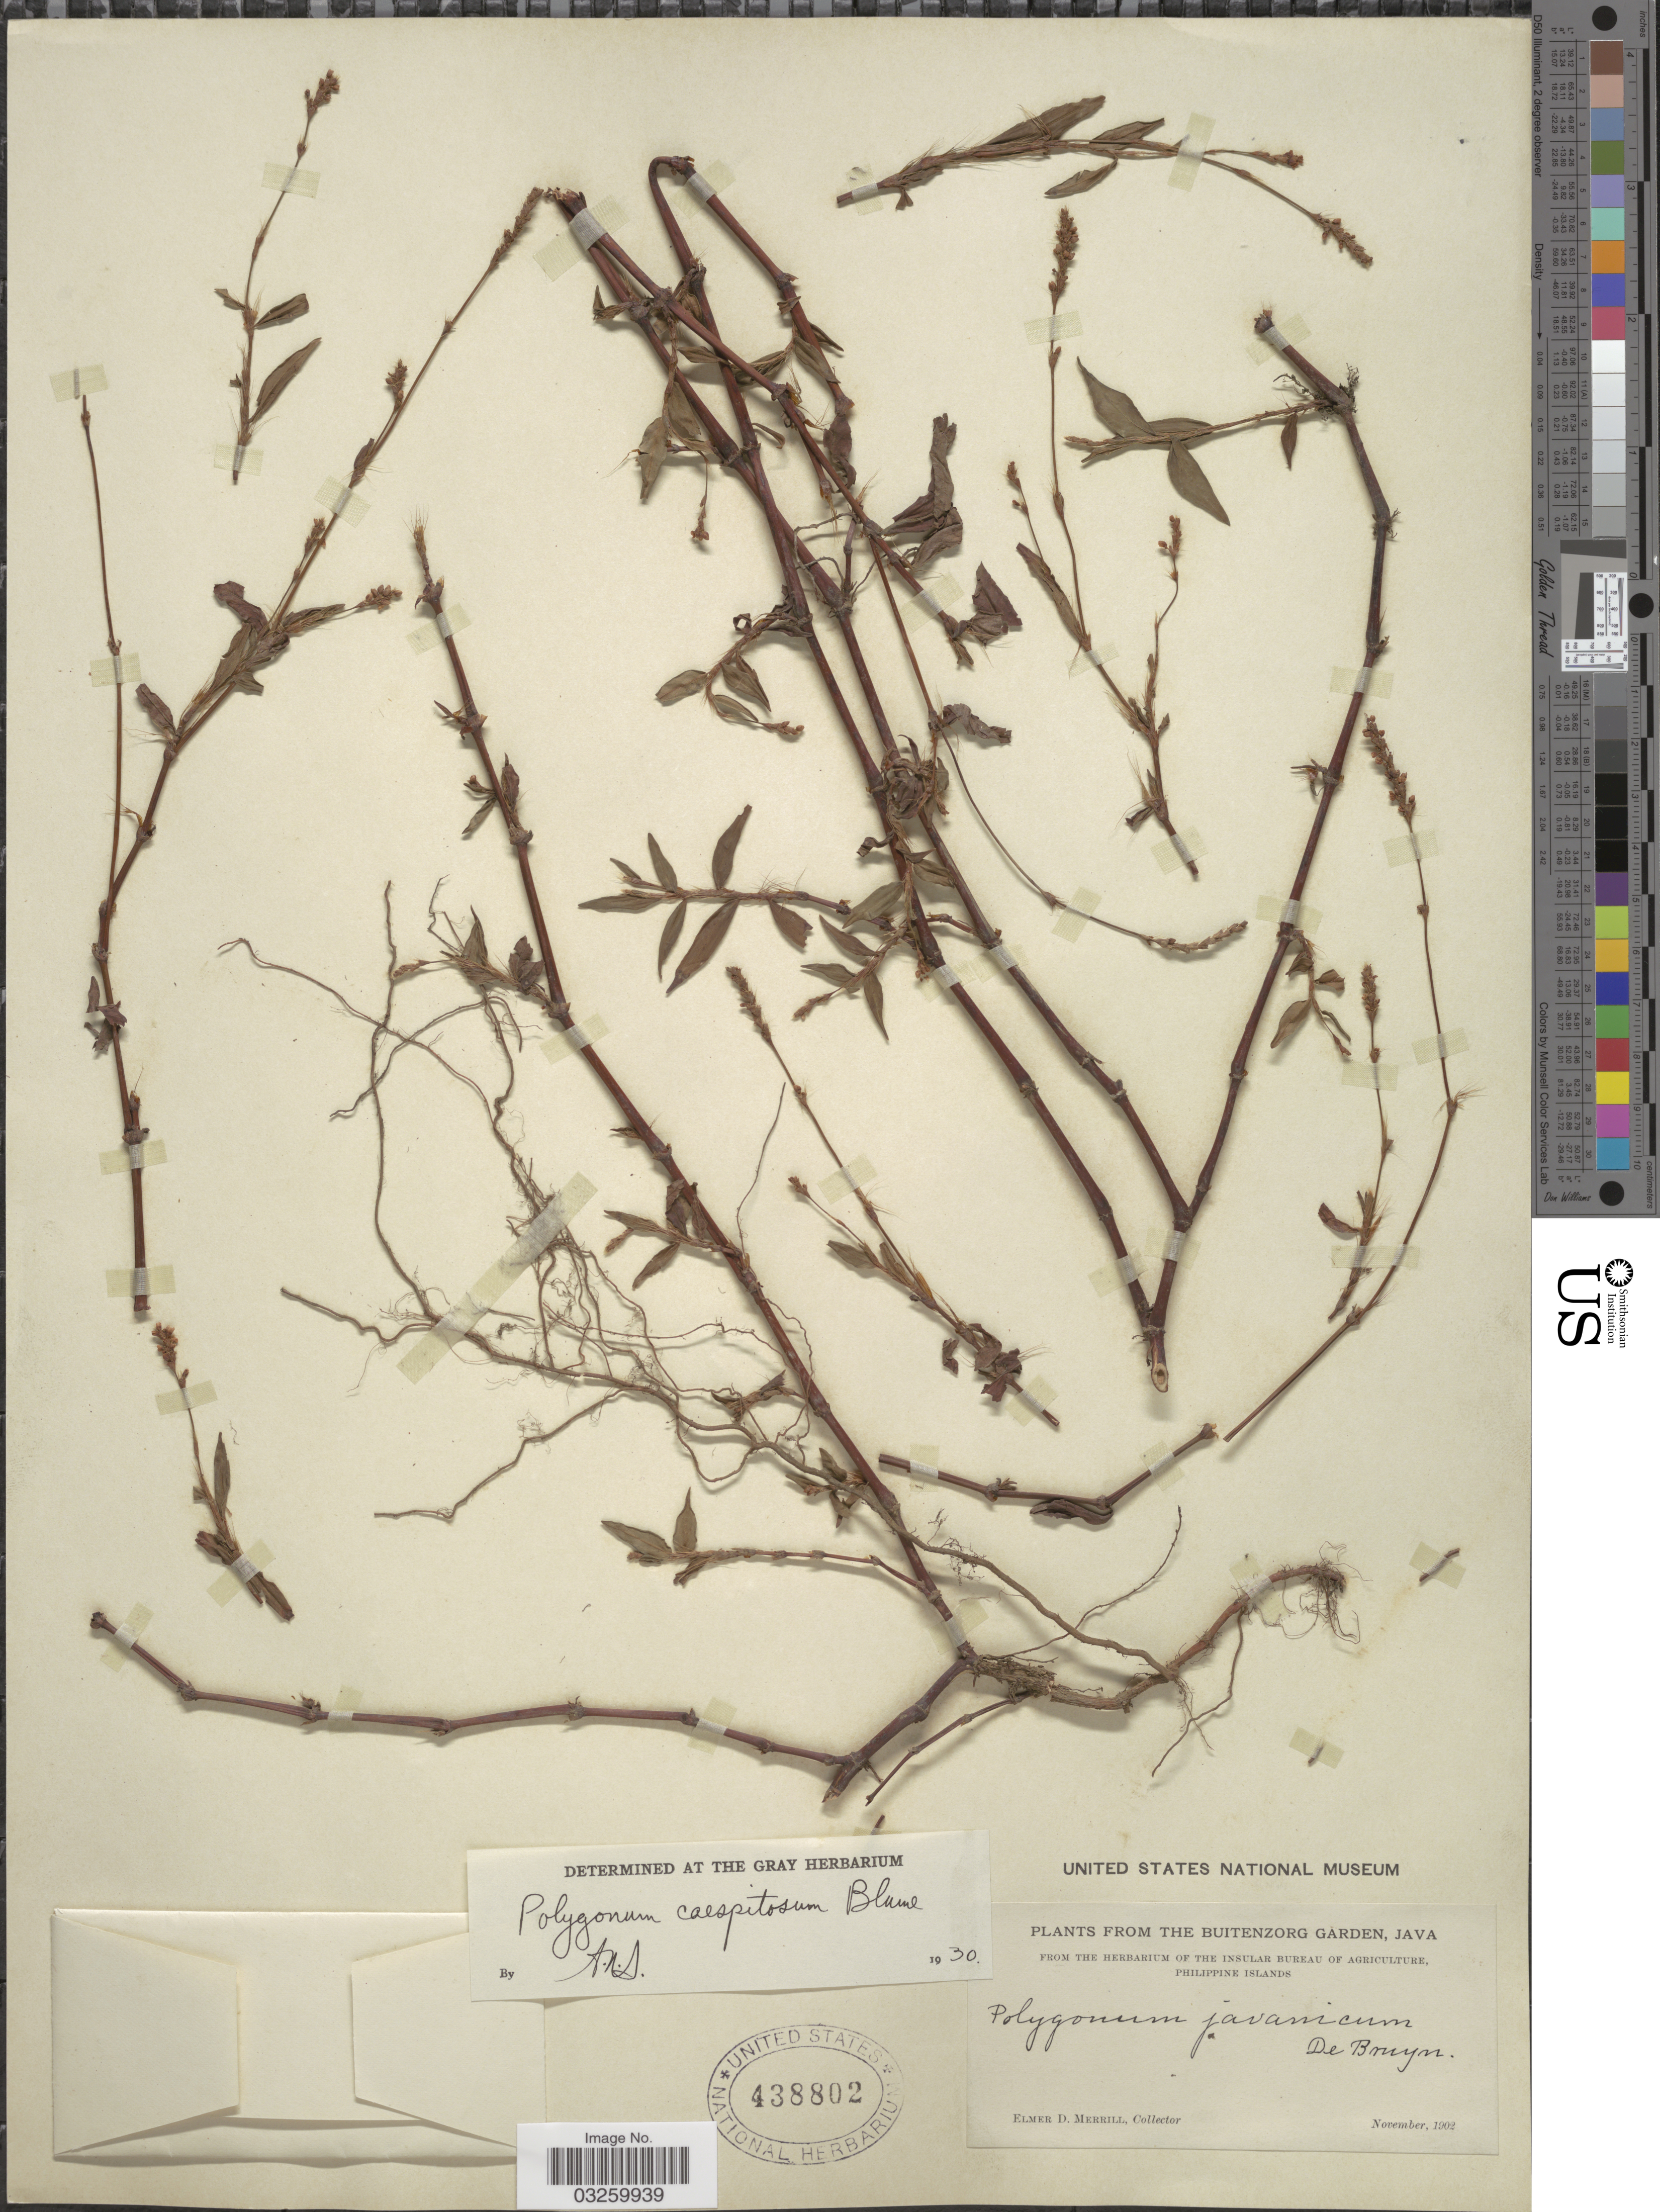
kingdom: Plantae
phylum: Tracheophyta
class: Magnoliopsida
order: Caryophyllales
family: Polygonaceae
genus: Persicaria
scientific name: Persicaria caespitosa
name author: (Blume) Nakai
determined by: Wagner, W. L., (BOT), Smithsonian Institution - National Museum of Natural History (UNITED STATES)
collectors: E. D. Merrill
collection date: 1902-11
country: Indonesia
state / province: Java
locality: The Buitenzorg Garden.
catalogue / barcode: US 438802